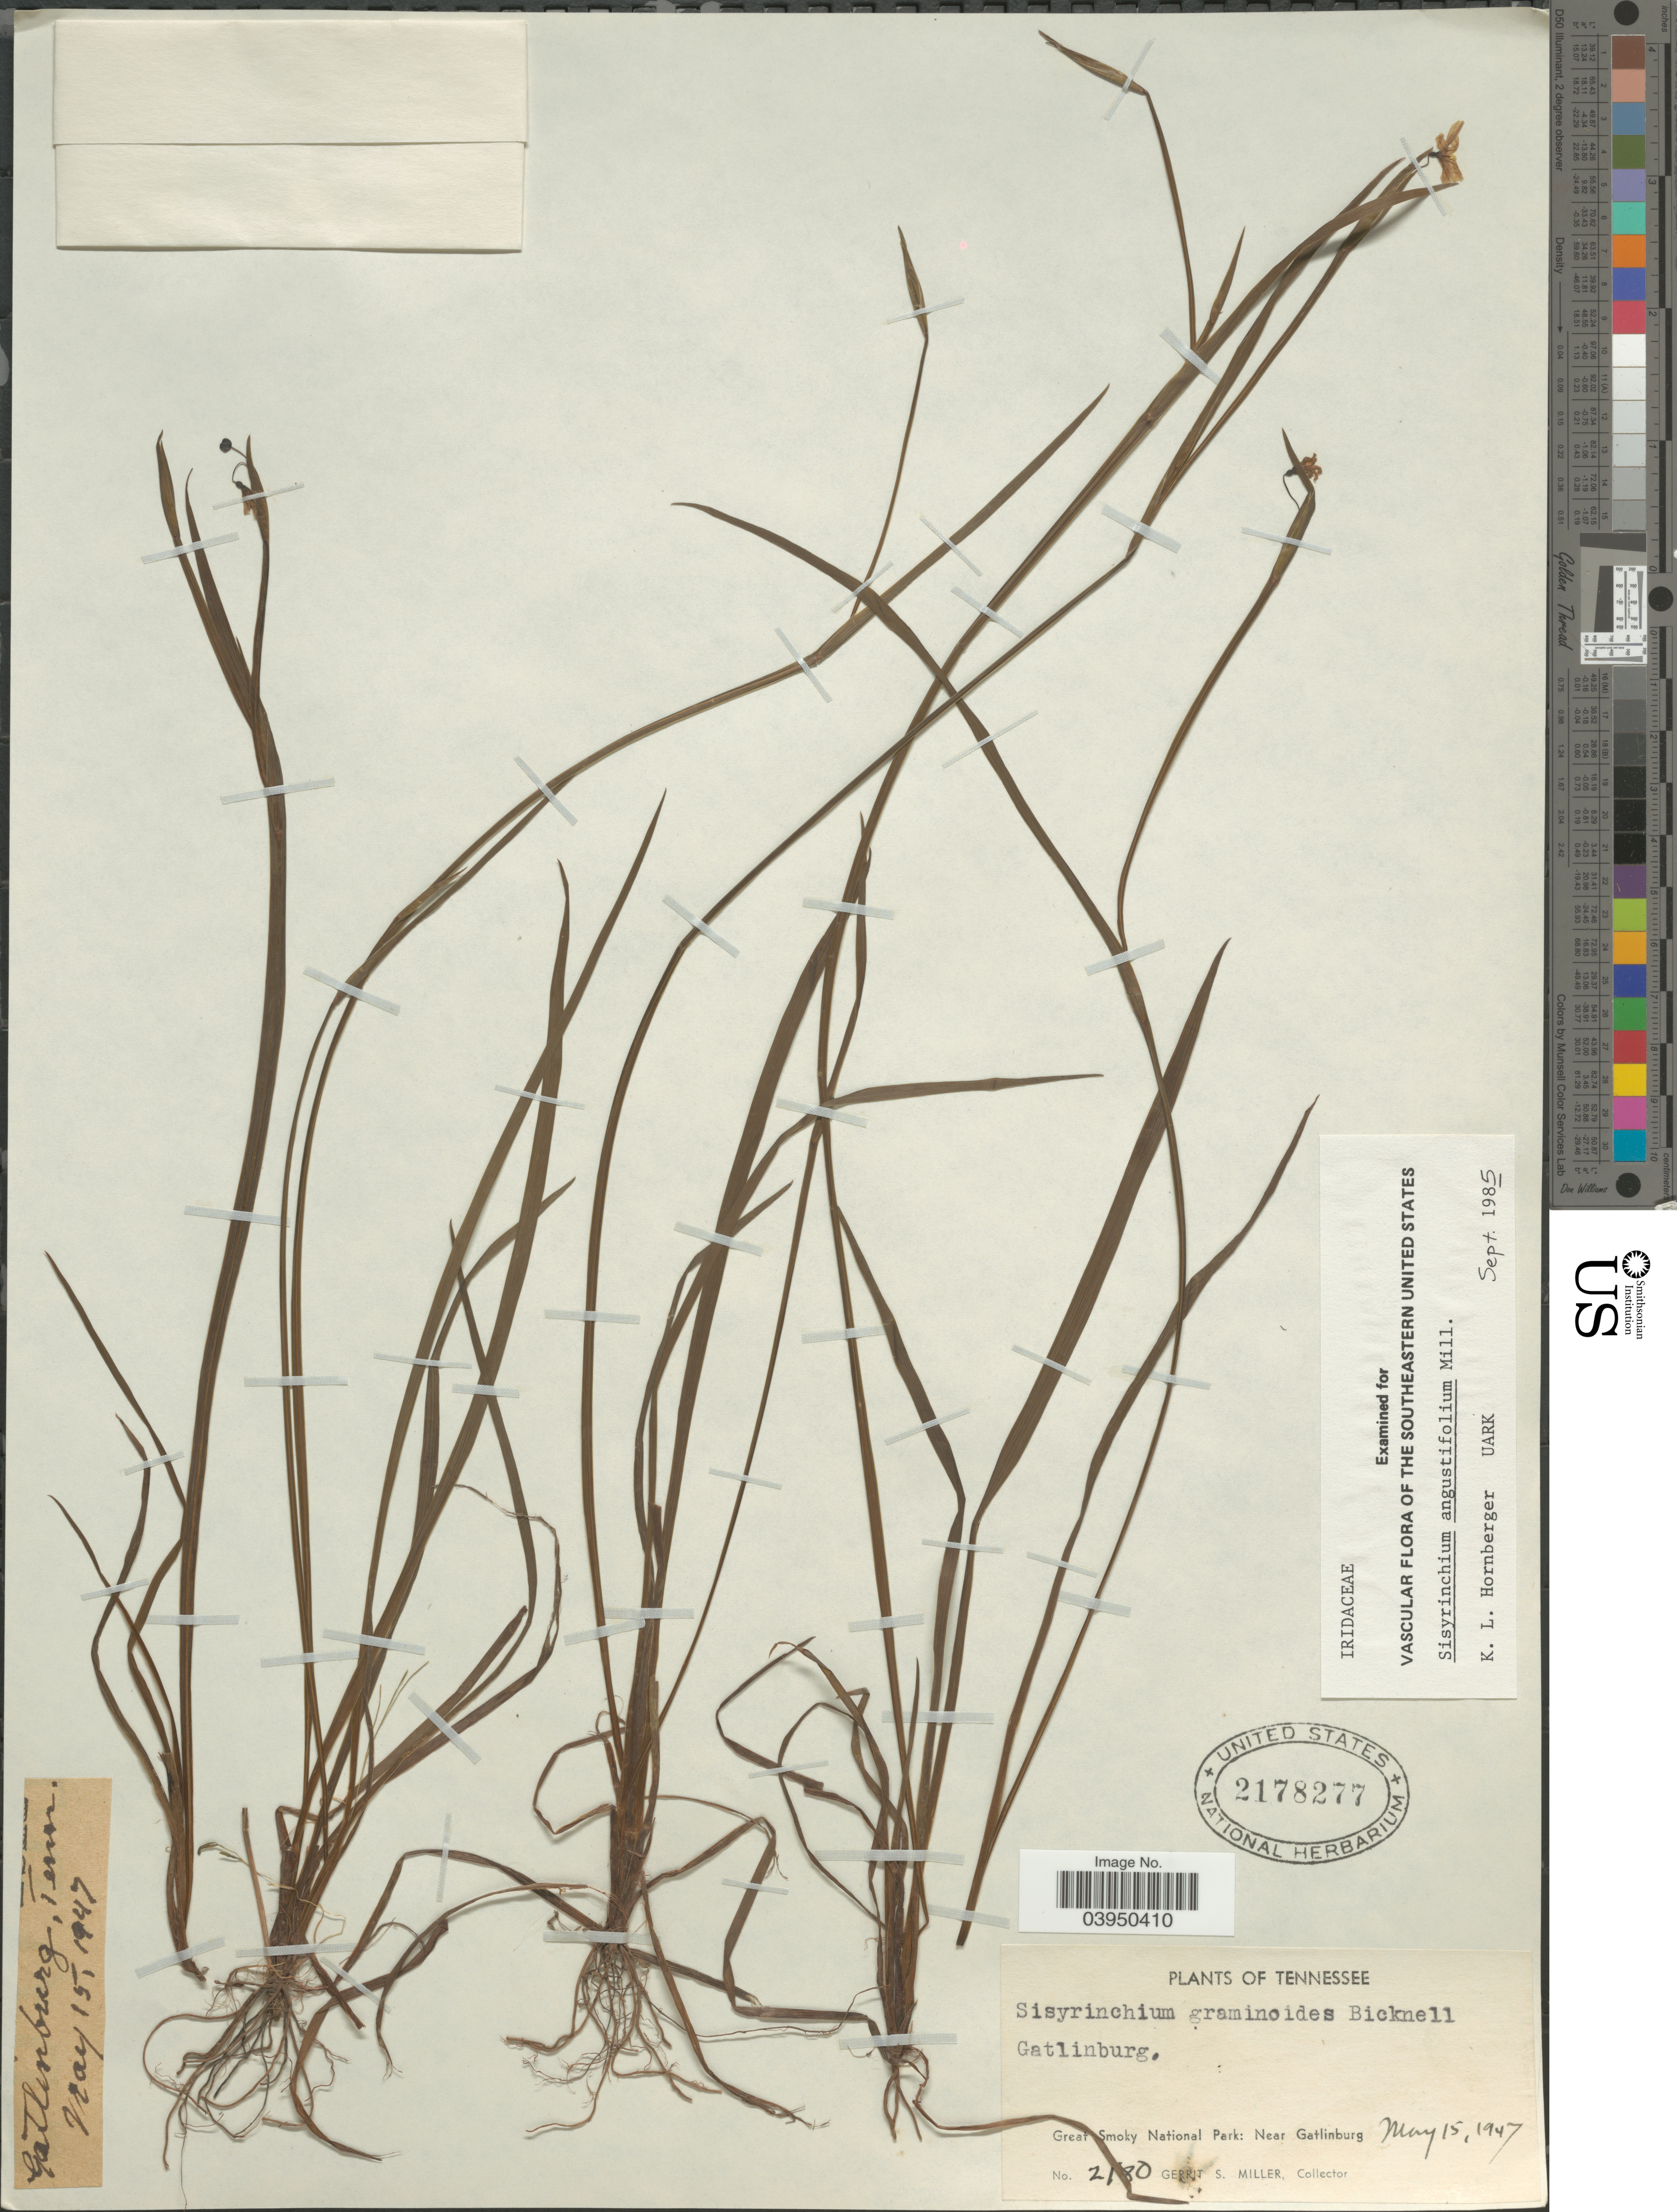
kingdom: Plantae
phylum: Tracheophyta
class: Liliopsida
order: Asparagales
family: Iridaceae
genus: Sisyrinchium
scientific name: Sisyrinchium angustifolium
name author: Mill.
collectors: G. S. Miller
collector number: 2180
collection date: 1947-05-15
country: United States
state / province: Tennessee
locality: Gatlinburg. Great Smoky National Park: Near Gatlinburg.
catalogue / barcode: US 2178277